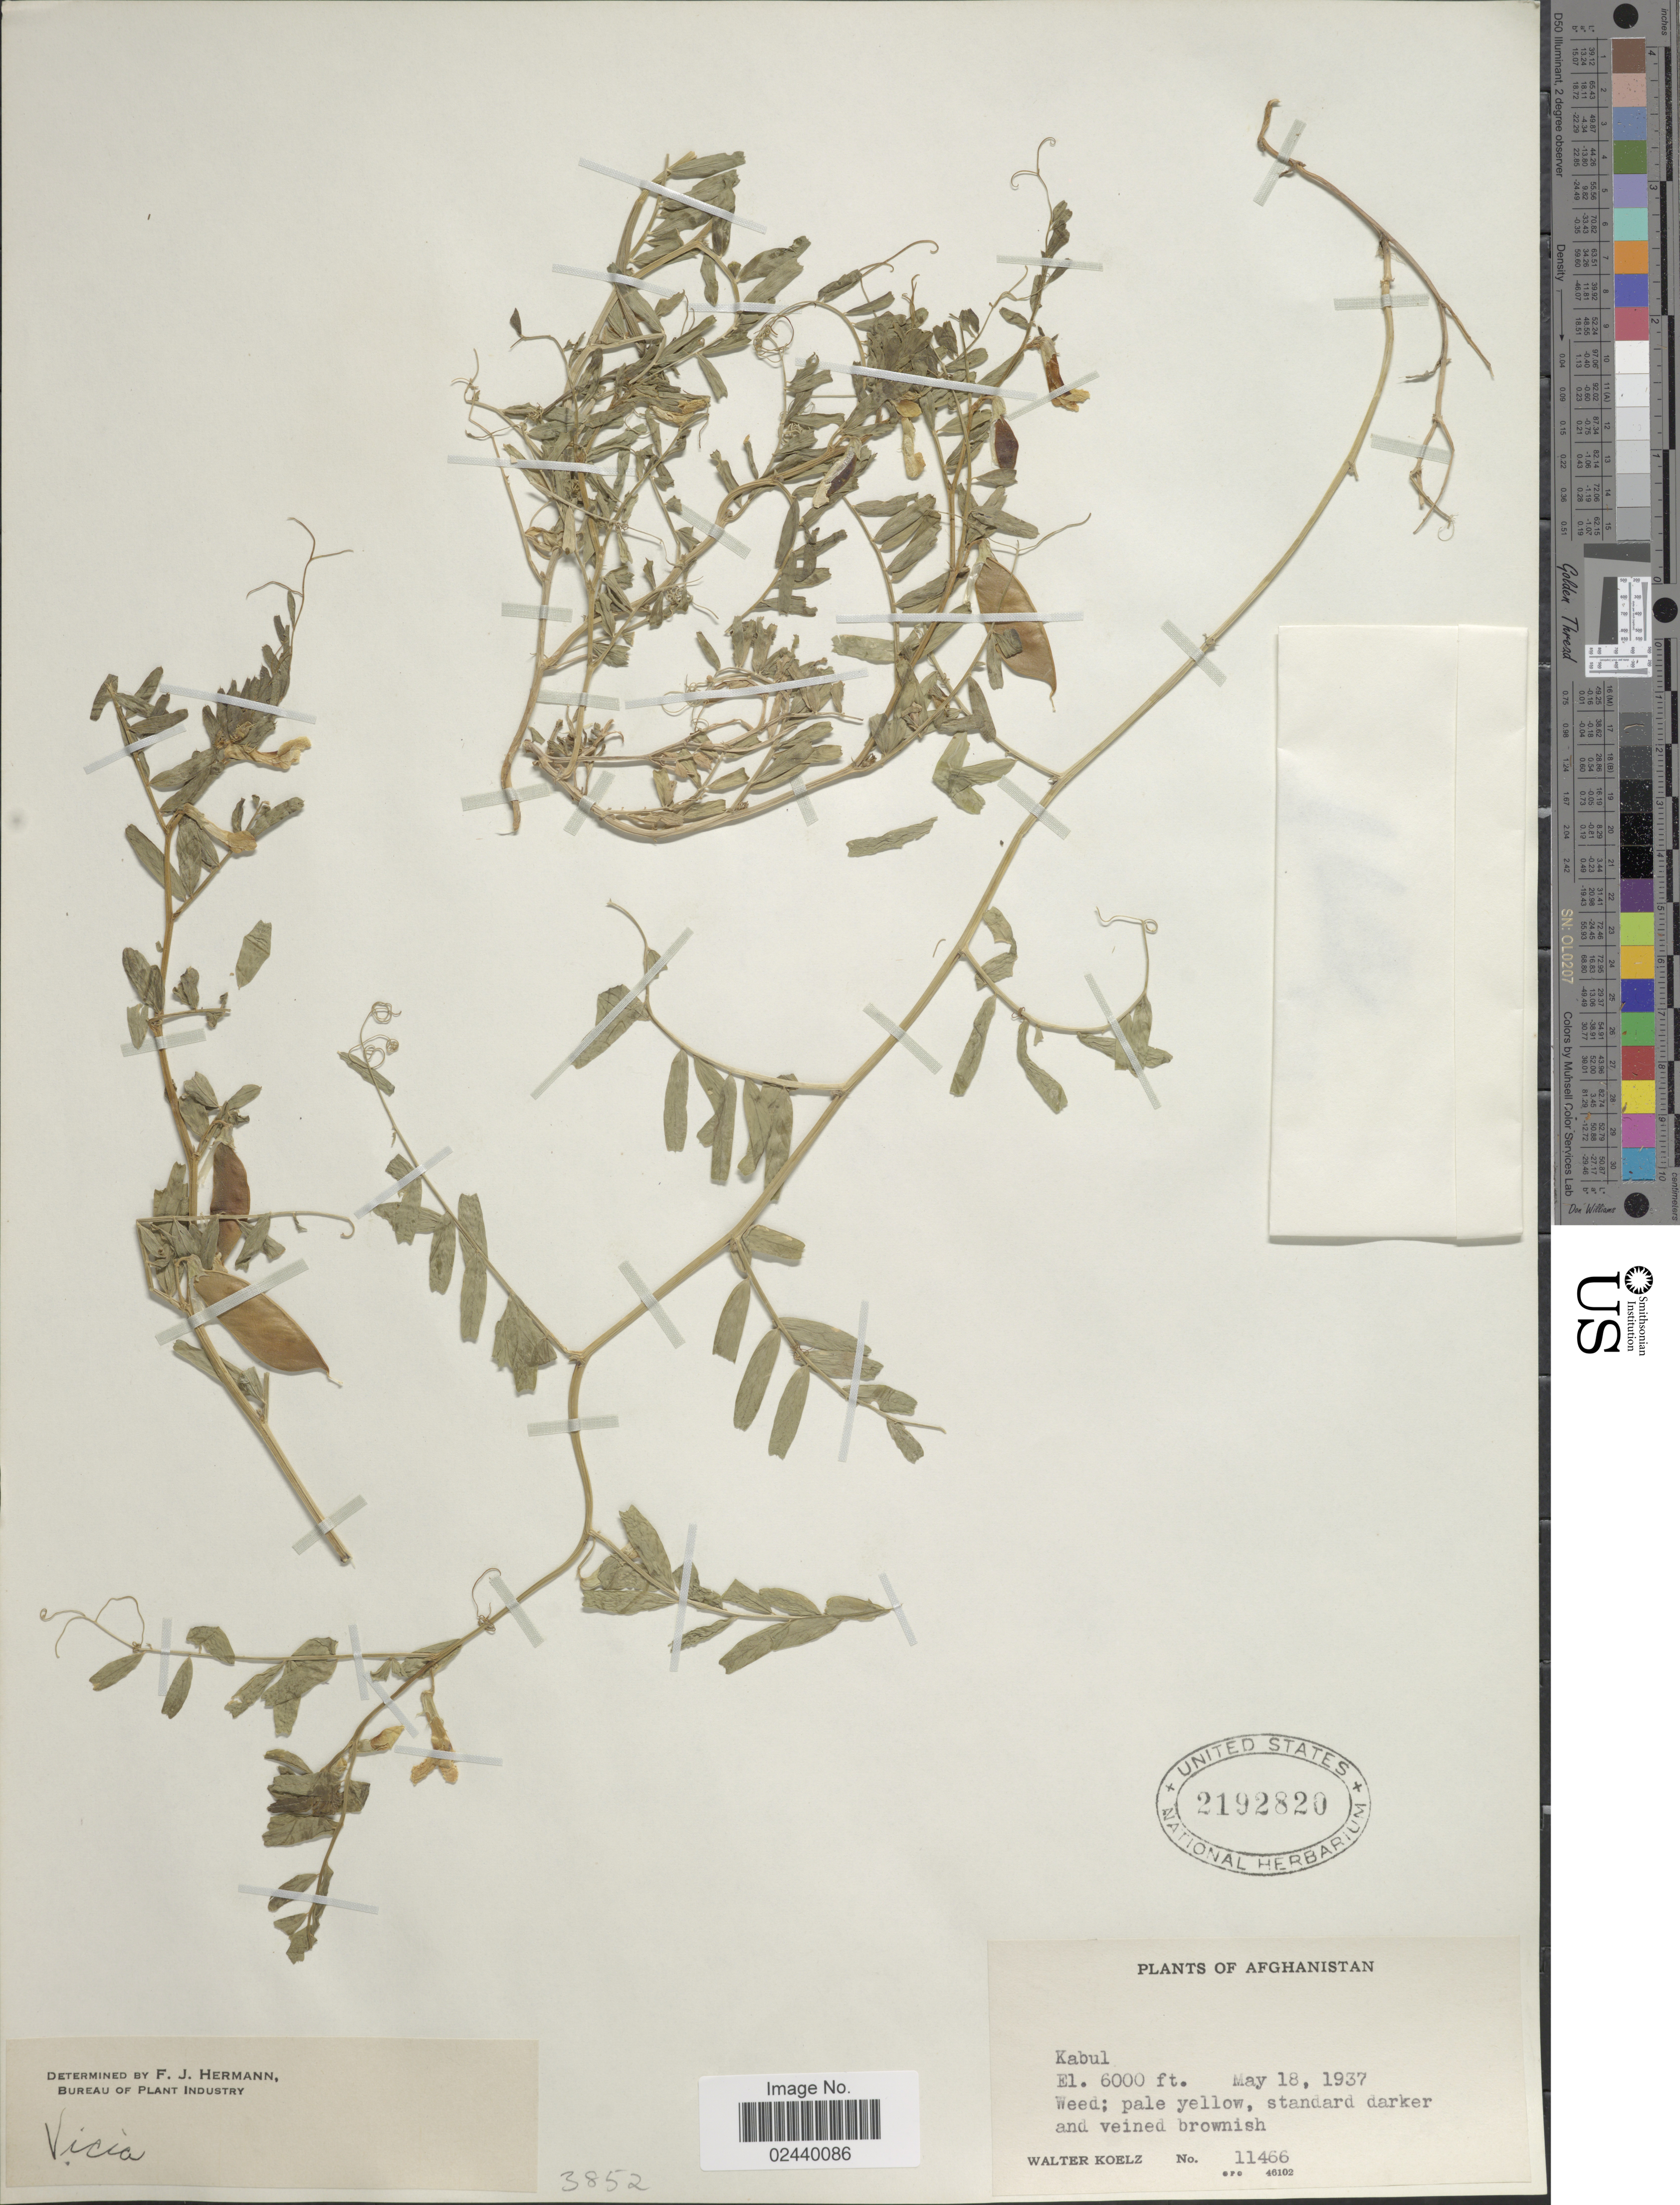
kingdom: Plantae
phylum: Tracheophyta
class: Magnoliopsida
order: Fabales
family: Fabaceae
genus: Vicia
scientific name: Vicia sp.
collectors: W. N. Koelz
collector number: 11466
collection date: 1937-05-18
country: Afghanistan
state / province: Kabul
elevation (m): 1829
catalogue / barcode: US 2192820